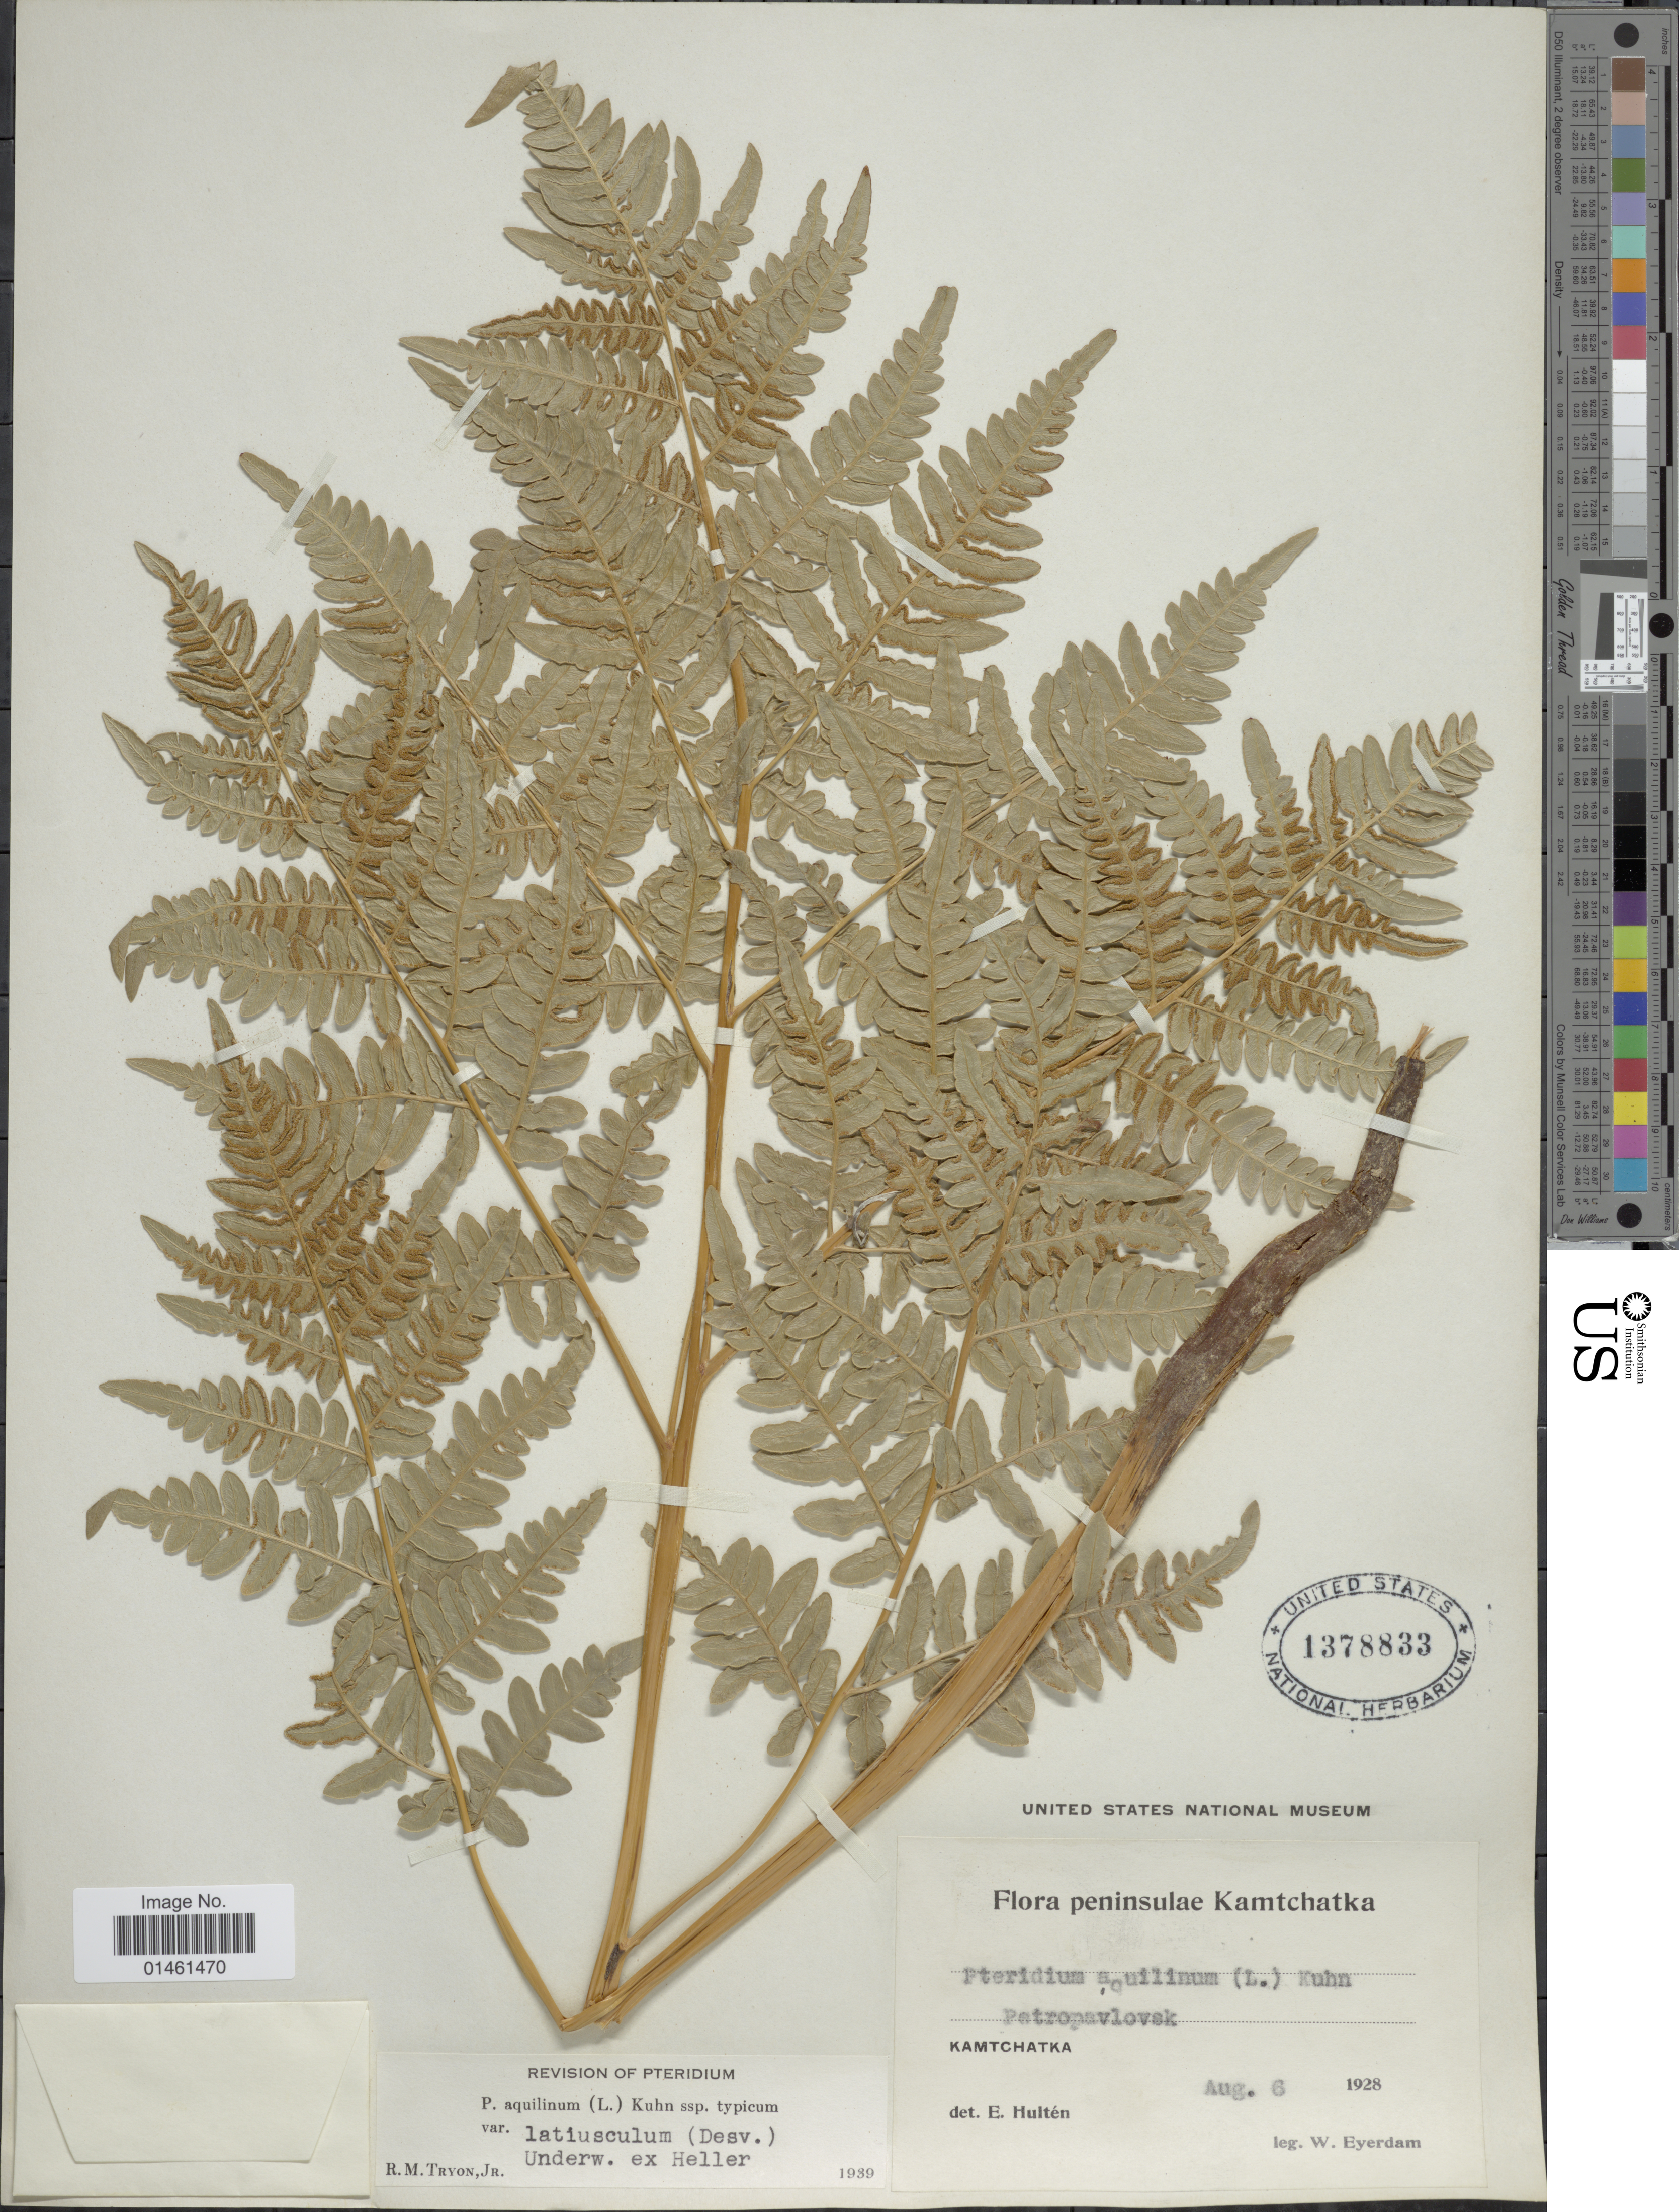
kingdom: Plantae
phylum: Tracheophyta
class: Polypodiopsida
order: Polypodiales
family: Dennstaedtiaceae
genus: Pteridium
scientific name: Pteridium aquilinum var. latiusculum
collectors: W. J. Eyerdam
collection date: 1928-08-06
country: Russian Federation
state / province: Kamchatka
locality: Peninsulae Kamtchatka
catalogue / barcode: US 1378833